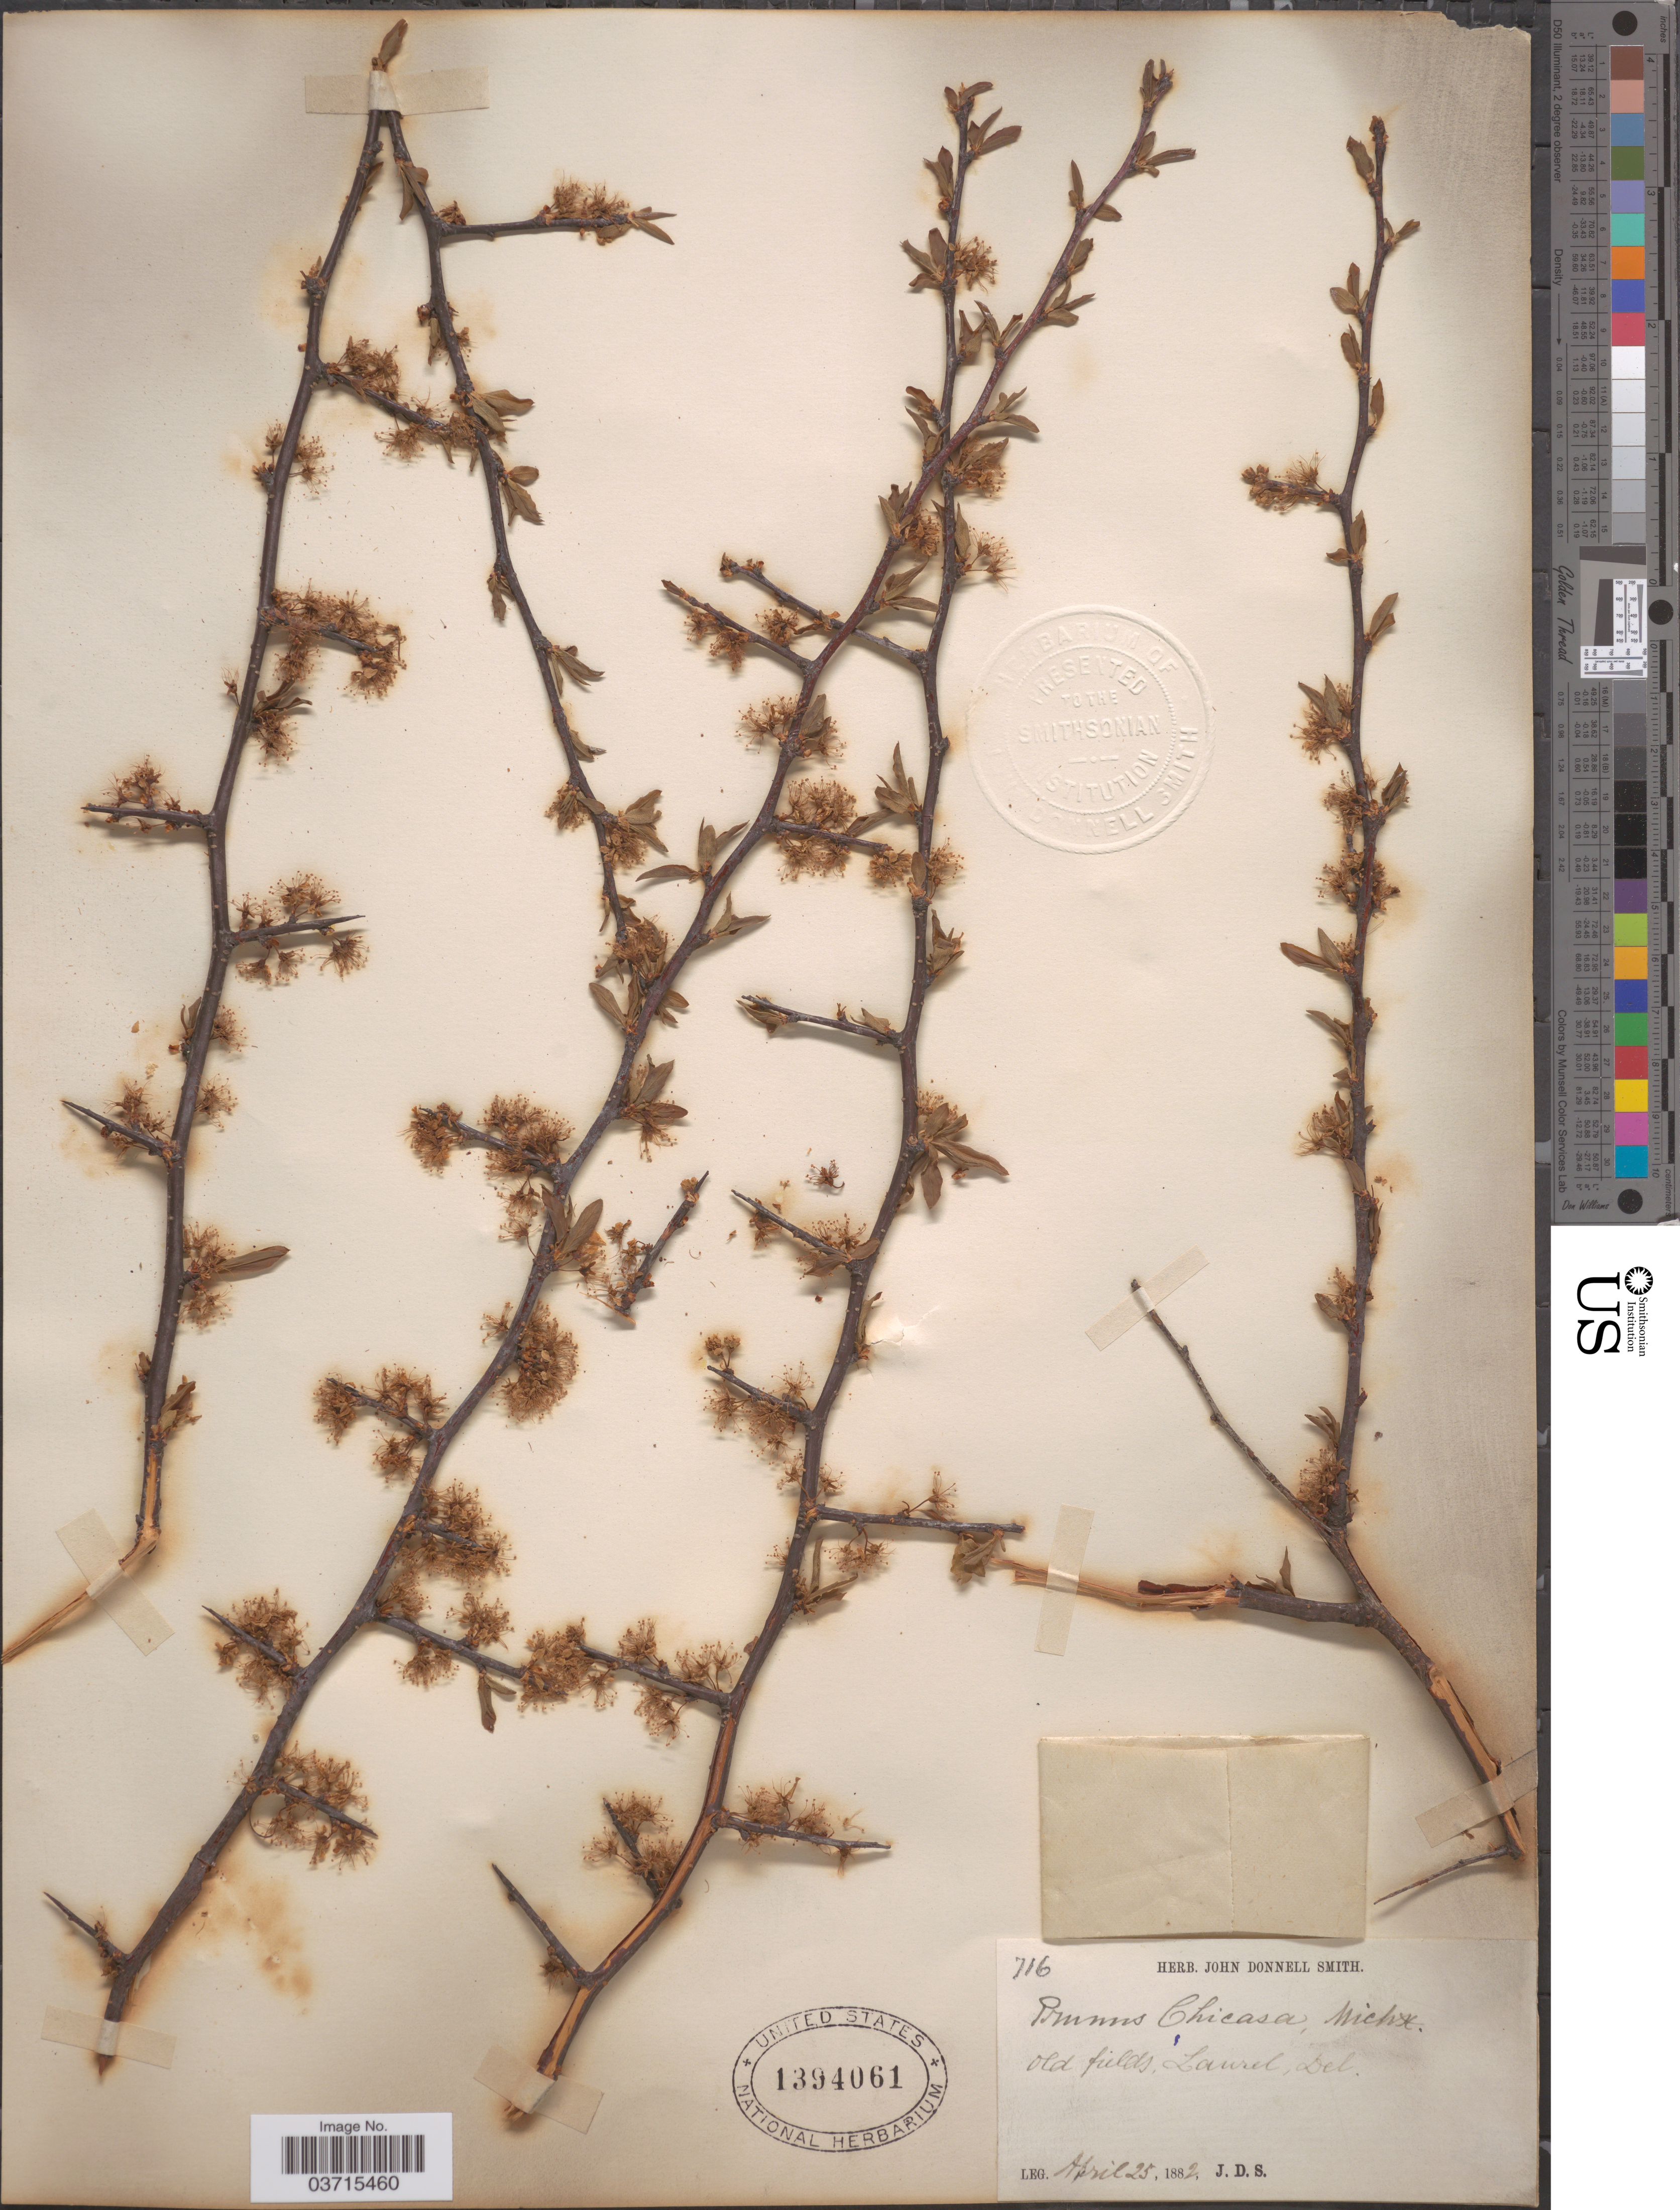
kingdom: Plantae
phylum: Tracheophyta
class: Magnoliopsida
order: Rosales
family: Rosaceae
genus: Prunus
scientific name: Prunus chicasa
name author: Michx.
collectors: J. Donnell Smith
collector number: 716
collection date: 1882-04-25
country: United States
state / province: Delaware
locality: Old fields, Laurel.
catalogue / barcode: US 1394061